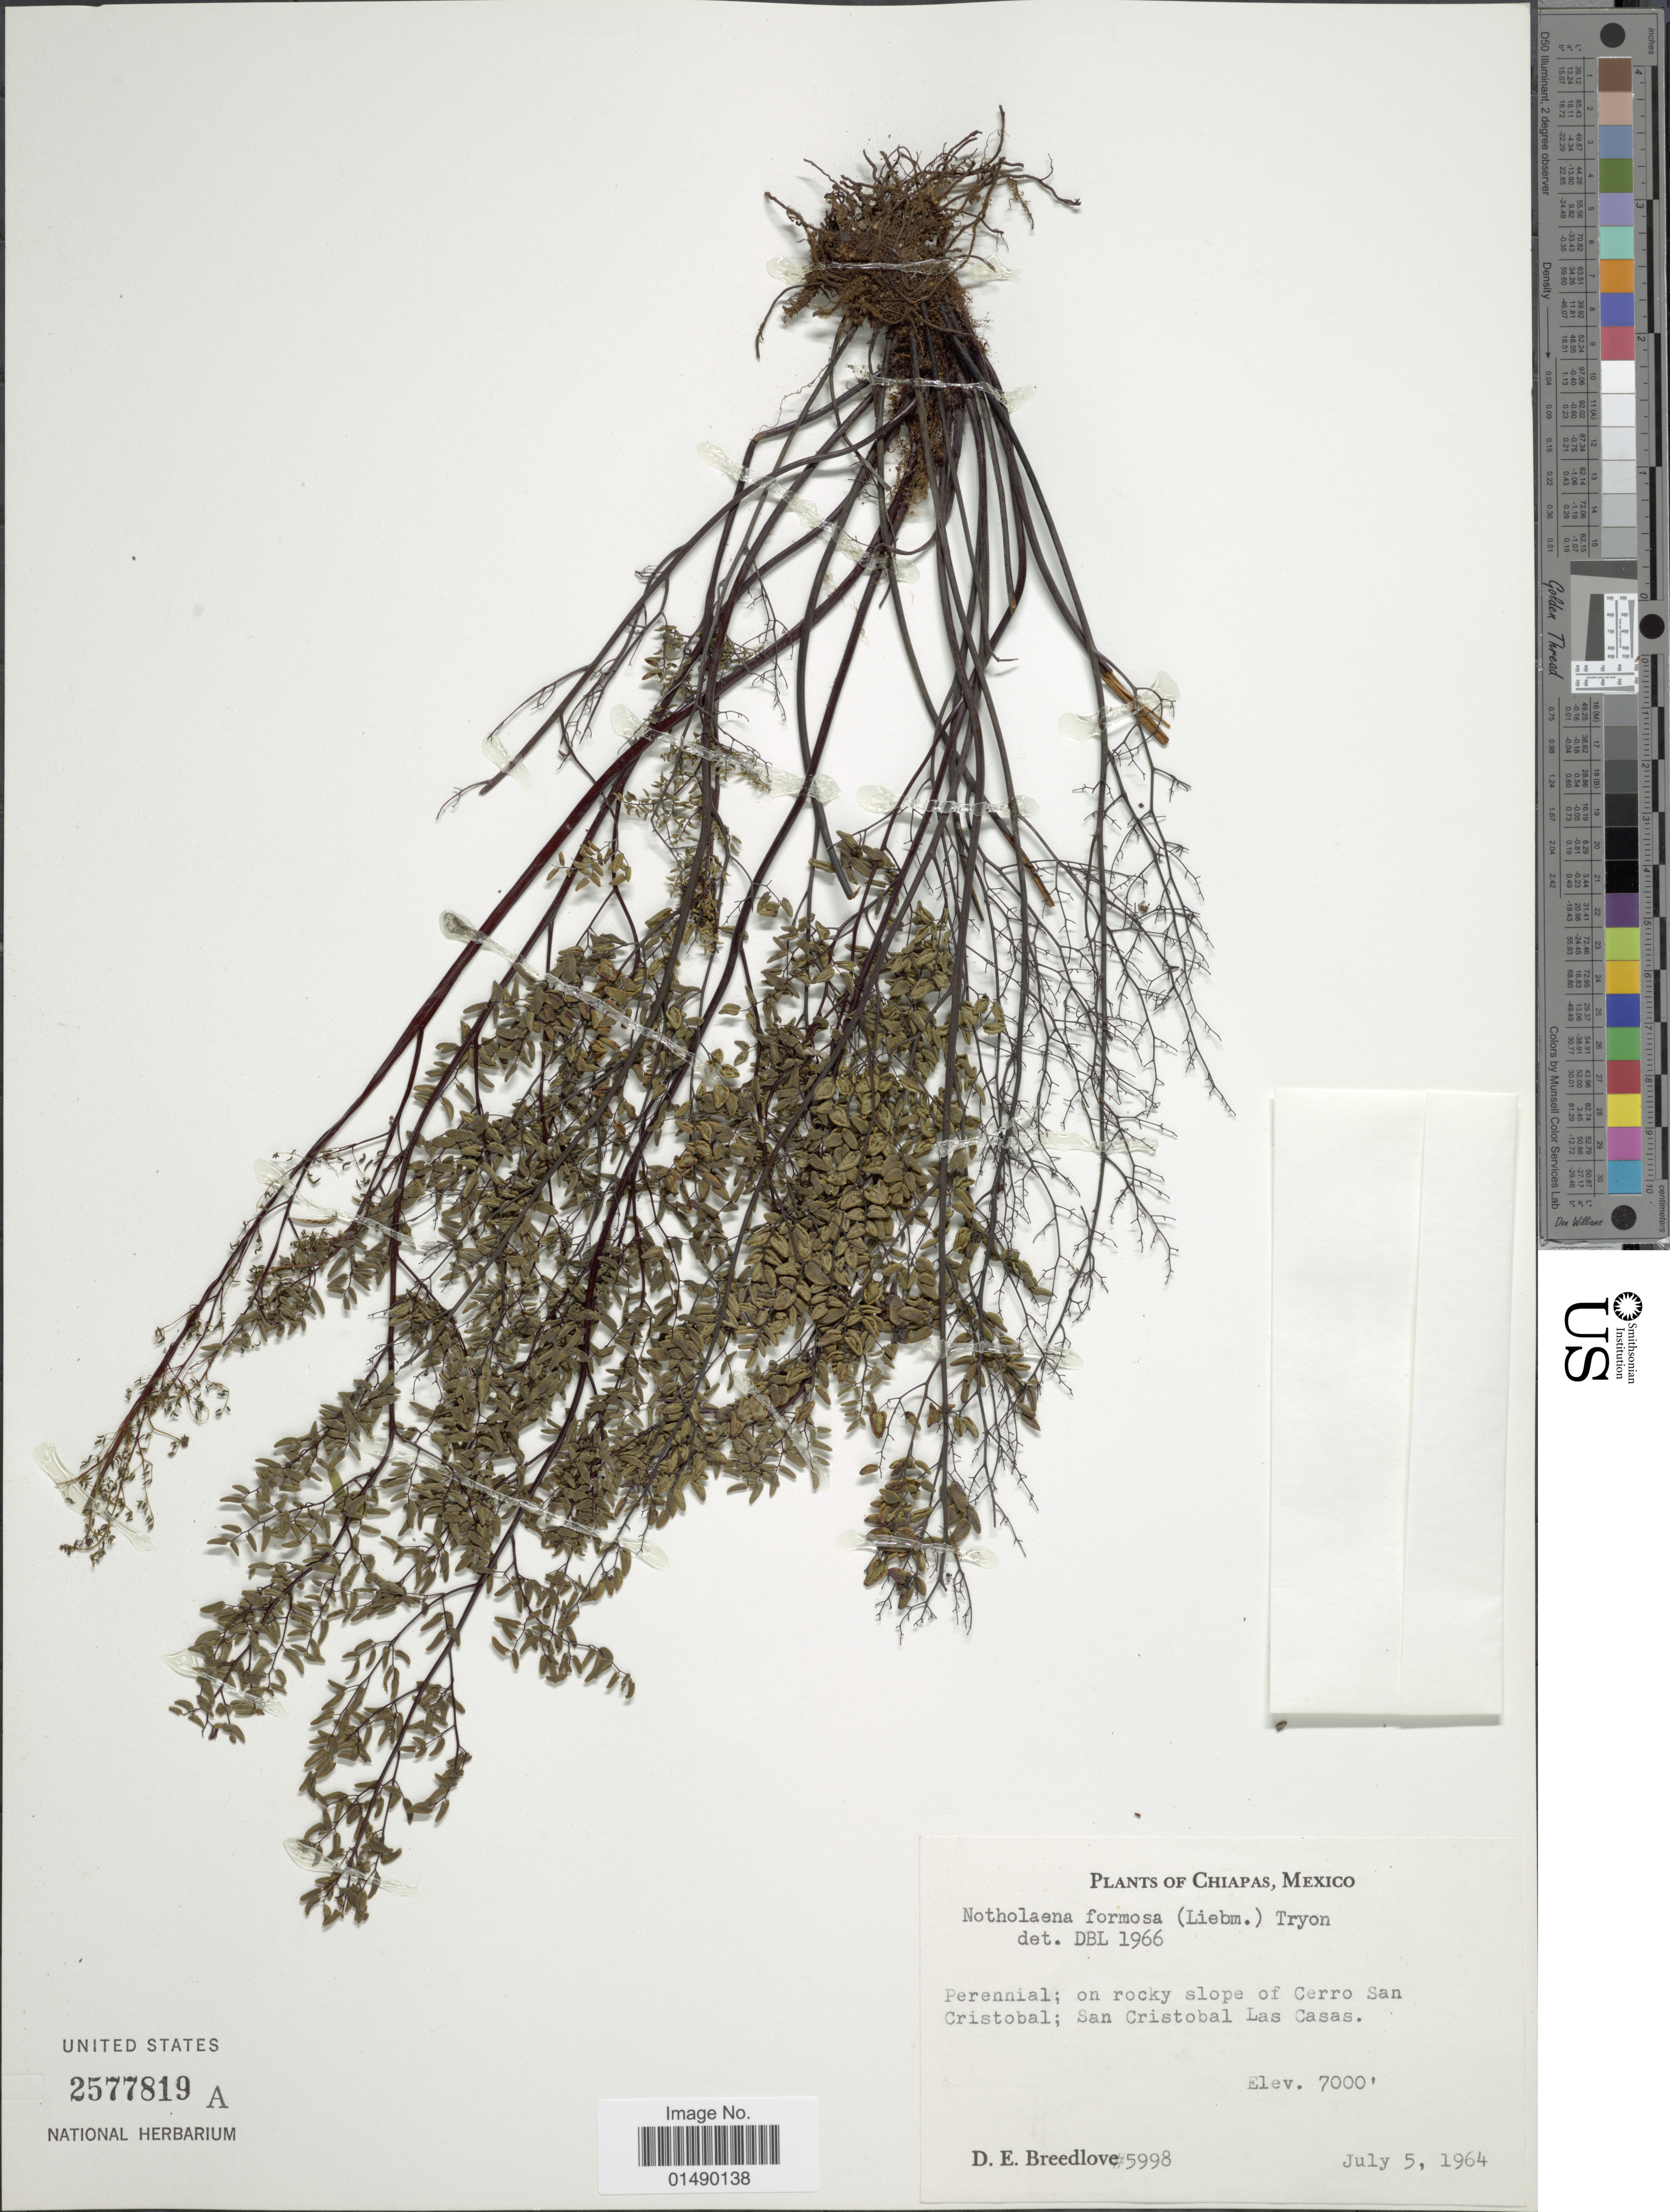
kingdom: Plantae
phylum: Tracheophyta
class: Polypodiopsida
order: Polypodiales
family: Pteridaceae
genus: Argyrochosma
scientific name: Argyrochosma formosa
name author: (Liebm.) Windham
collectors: D. E. Breedlove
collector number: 5998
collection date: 1964-07-05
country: Mexico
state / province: Chiapas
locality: Mexico, Perennial: on rocky slope of Cerro San Cristobal; San Cristobal Las Casas.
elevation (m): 2134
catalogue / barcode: US 2577819A